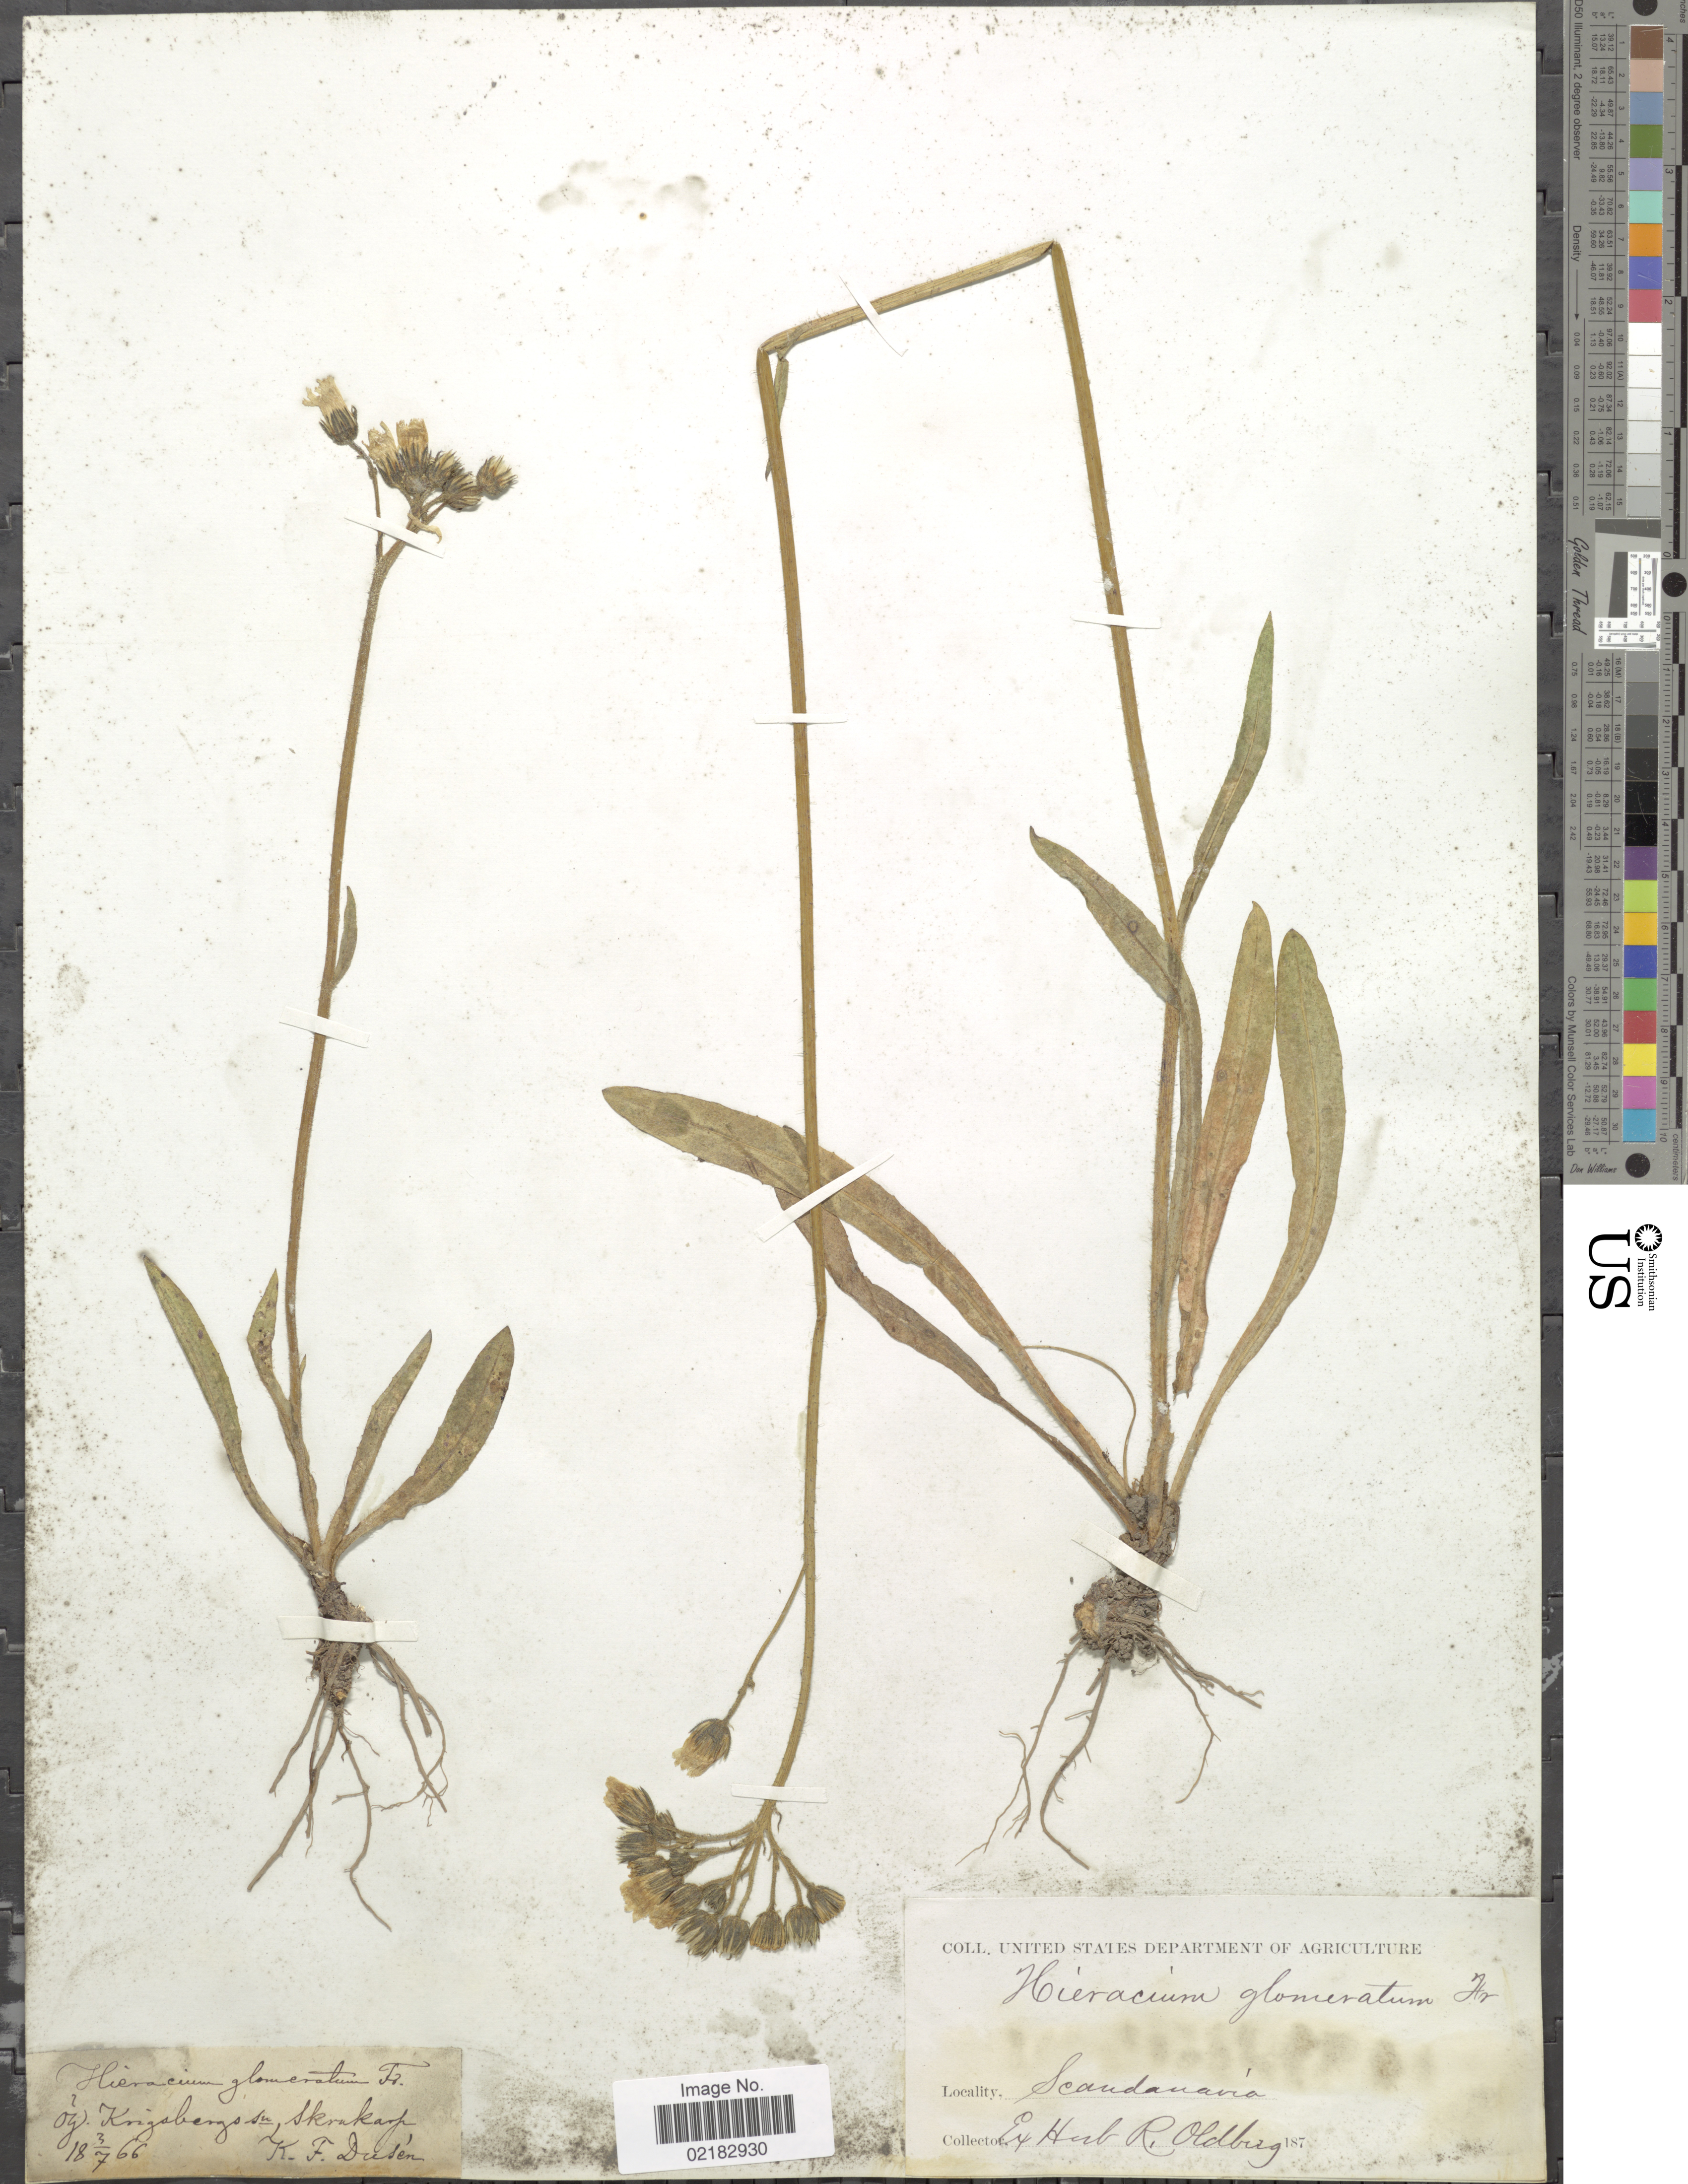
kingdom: Plantae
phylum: Tracheophyta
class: Magnoliopsida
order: Asterales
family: Asteraceae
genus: Pilosella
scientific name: Pilosella glomerata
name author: (Froel.) Fr.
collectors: K. Dusén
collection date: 1866-04-03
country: Sweden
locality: Og Krigsbergs sn Skrukorp, Scandinavia